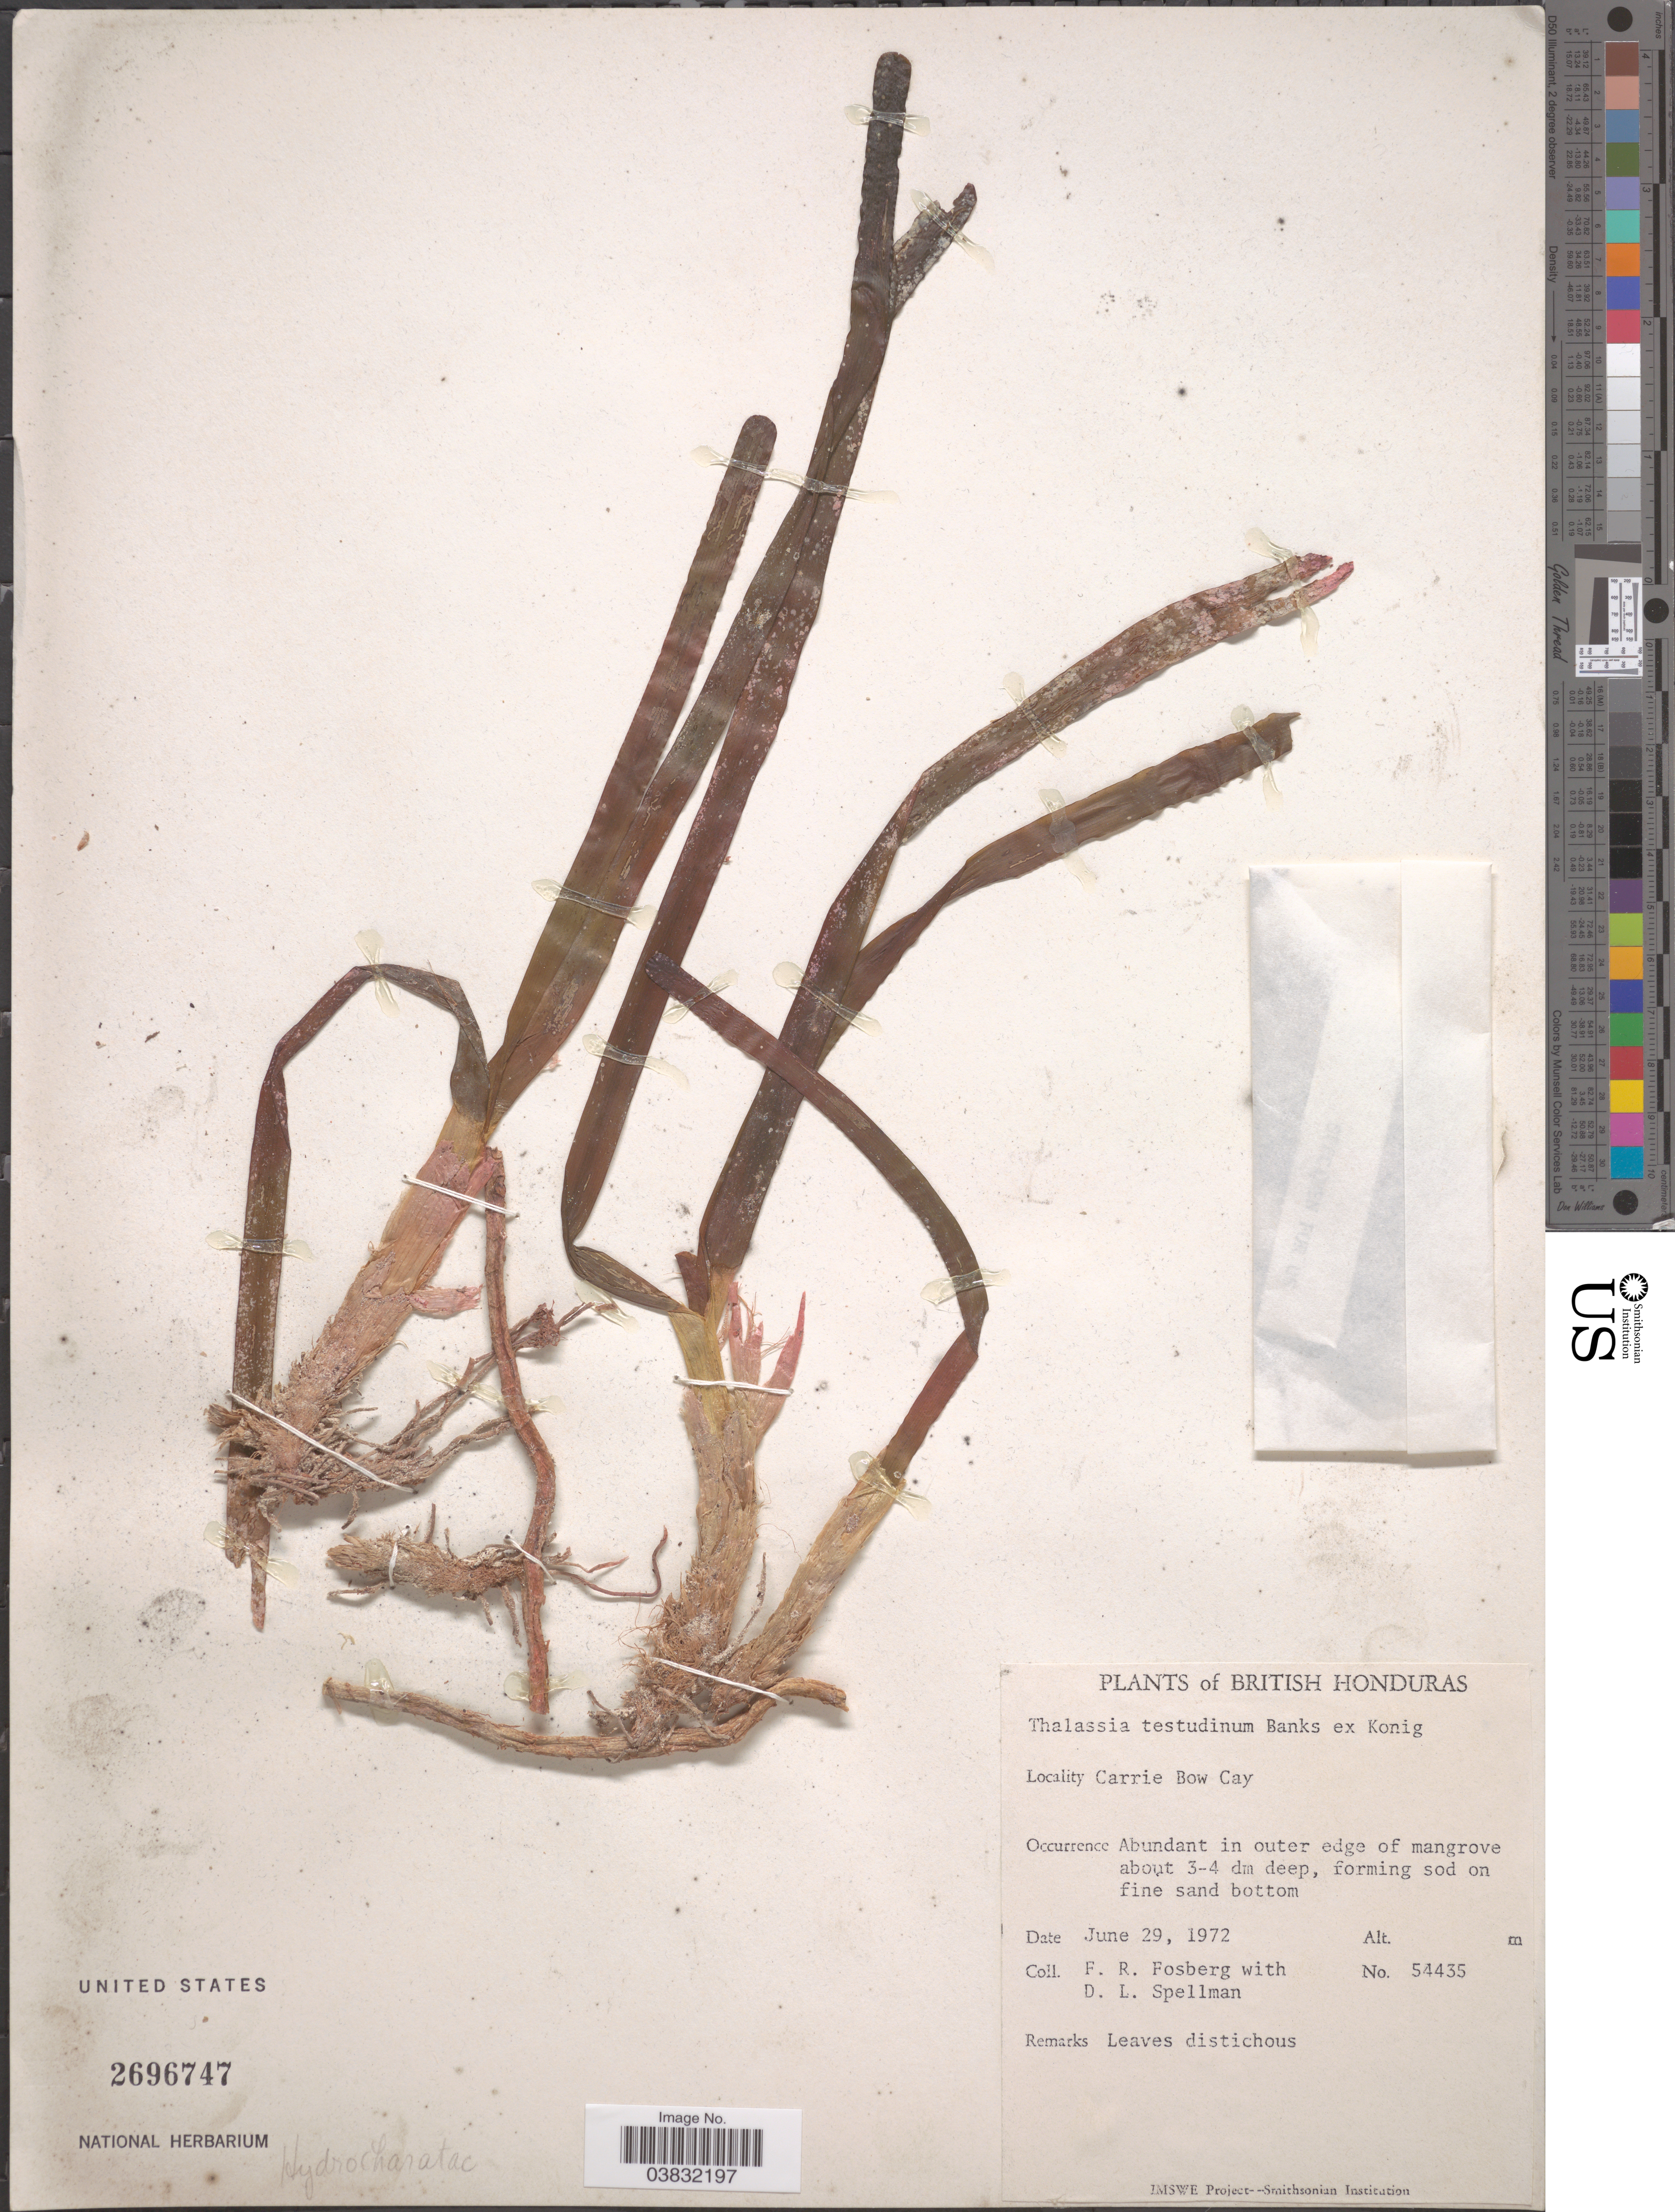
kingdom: Plantae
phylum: Tracheophyta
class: Liliopsida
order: Alismatales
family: Hydrocharitaceae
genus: Thalassia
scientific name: Thalassia testudinum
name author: Banks & Sol. ex K.D. Koenig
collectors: F. R. Fosberg & D. L. Spellman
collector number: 54435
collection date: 1972-06-29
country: Belize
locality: British Honduras. Carrie Bow Cay.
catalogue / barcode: US 2696747